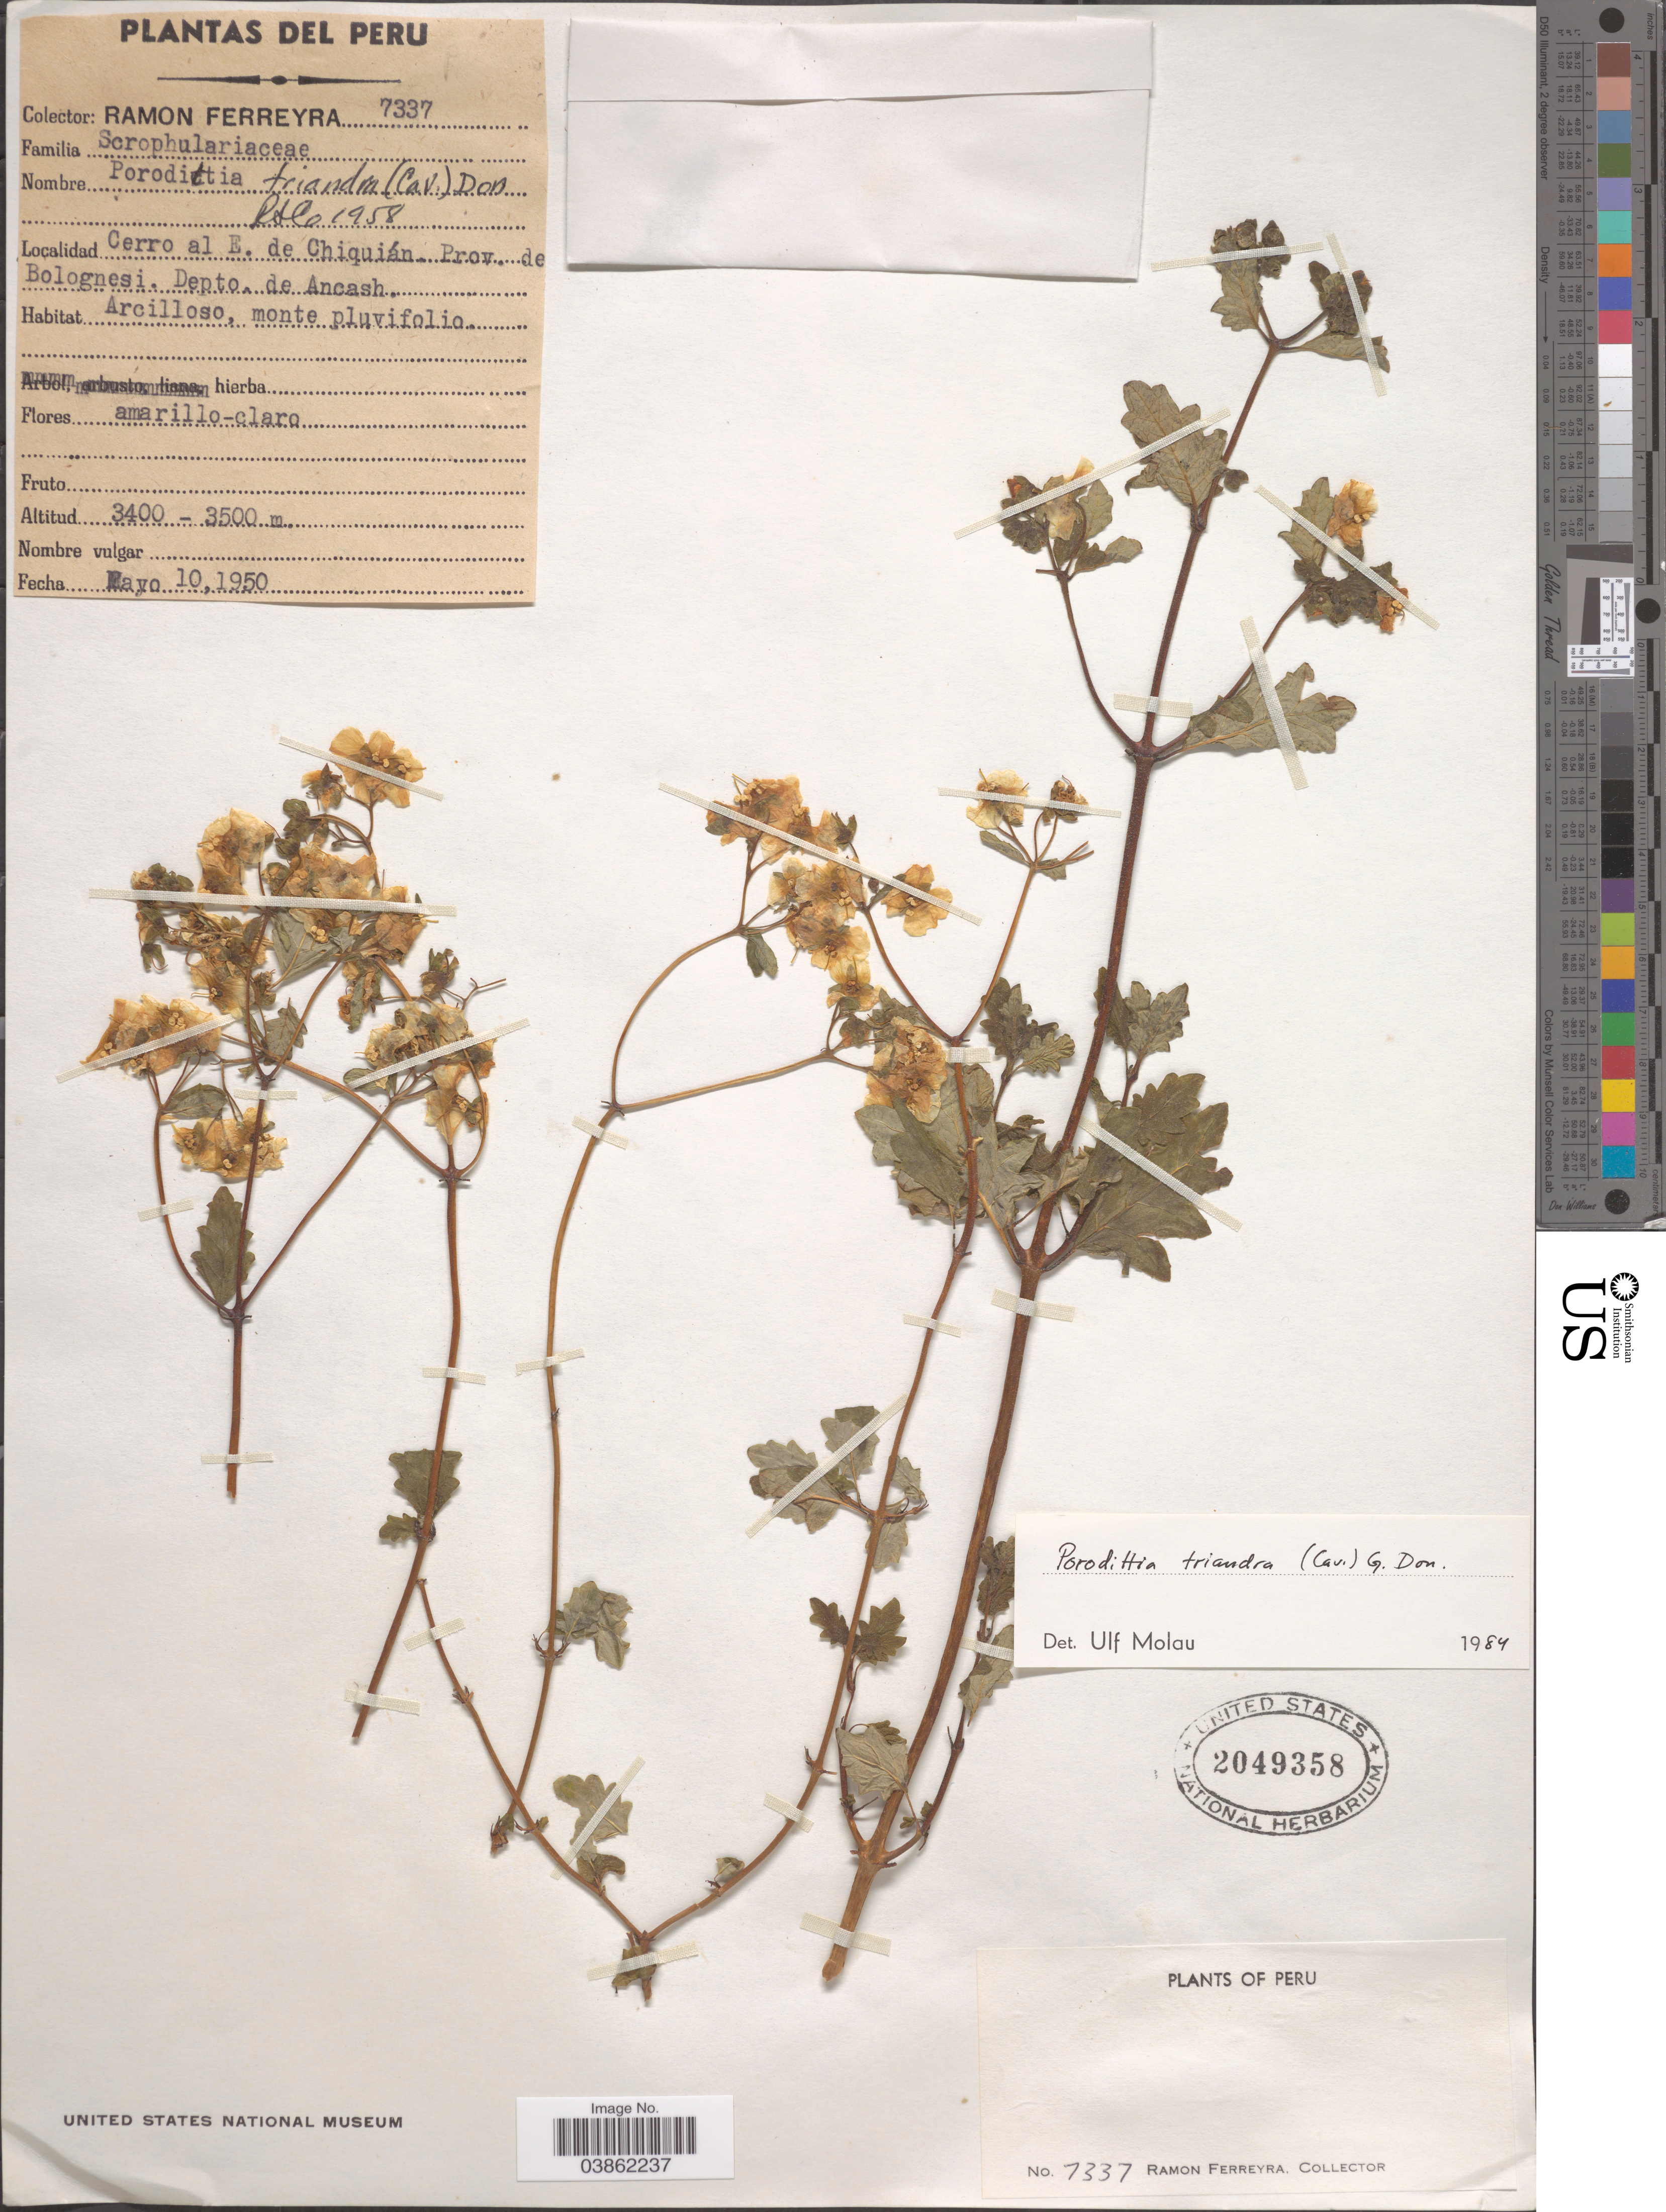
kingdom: Plantae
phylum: Tracheophyta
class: Magnoliopsida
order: Lamiales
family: Calceolariaceae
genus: Porodittia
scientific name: Porodittia triandra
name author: G. Don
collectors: R. A. Ferreyra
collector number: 7337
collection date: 1950-05-10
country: Peru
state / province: Ancash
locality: Cerro al E. de Chiquián. Prov. de Bolognesi. Depto. de Ancash.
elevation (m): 3400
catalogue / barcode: US 2049358